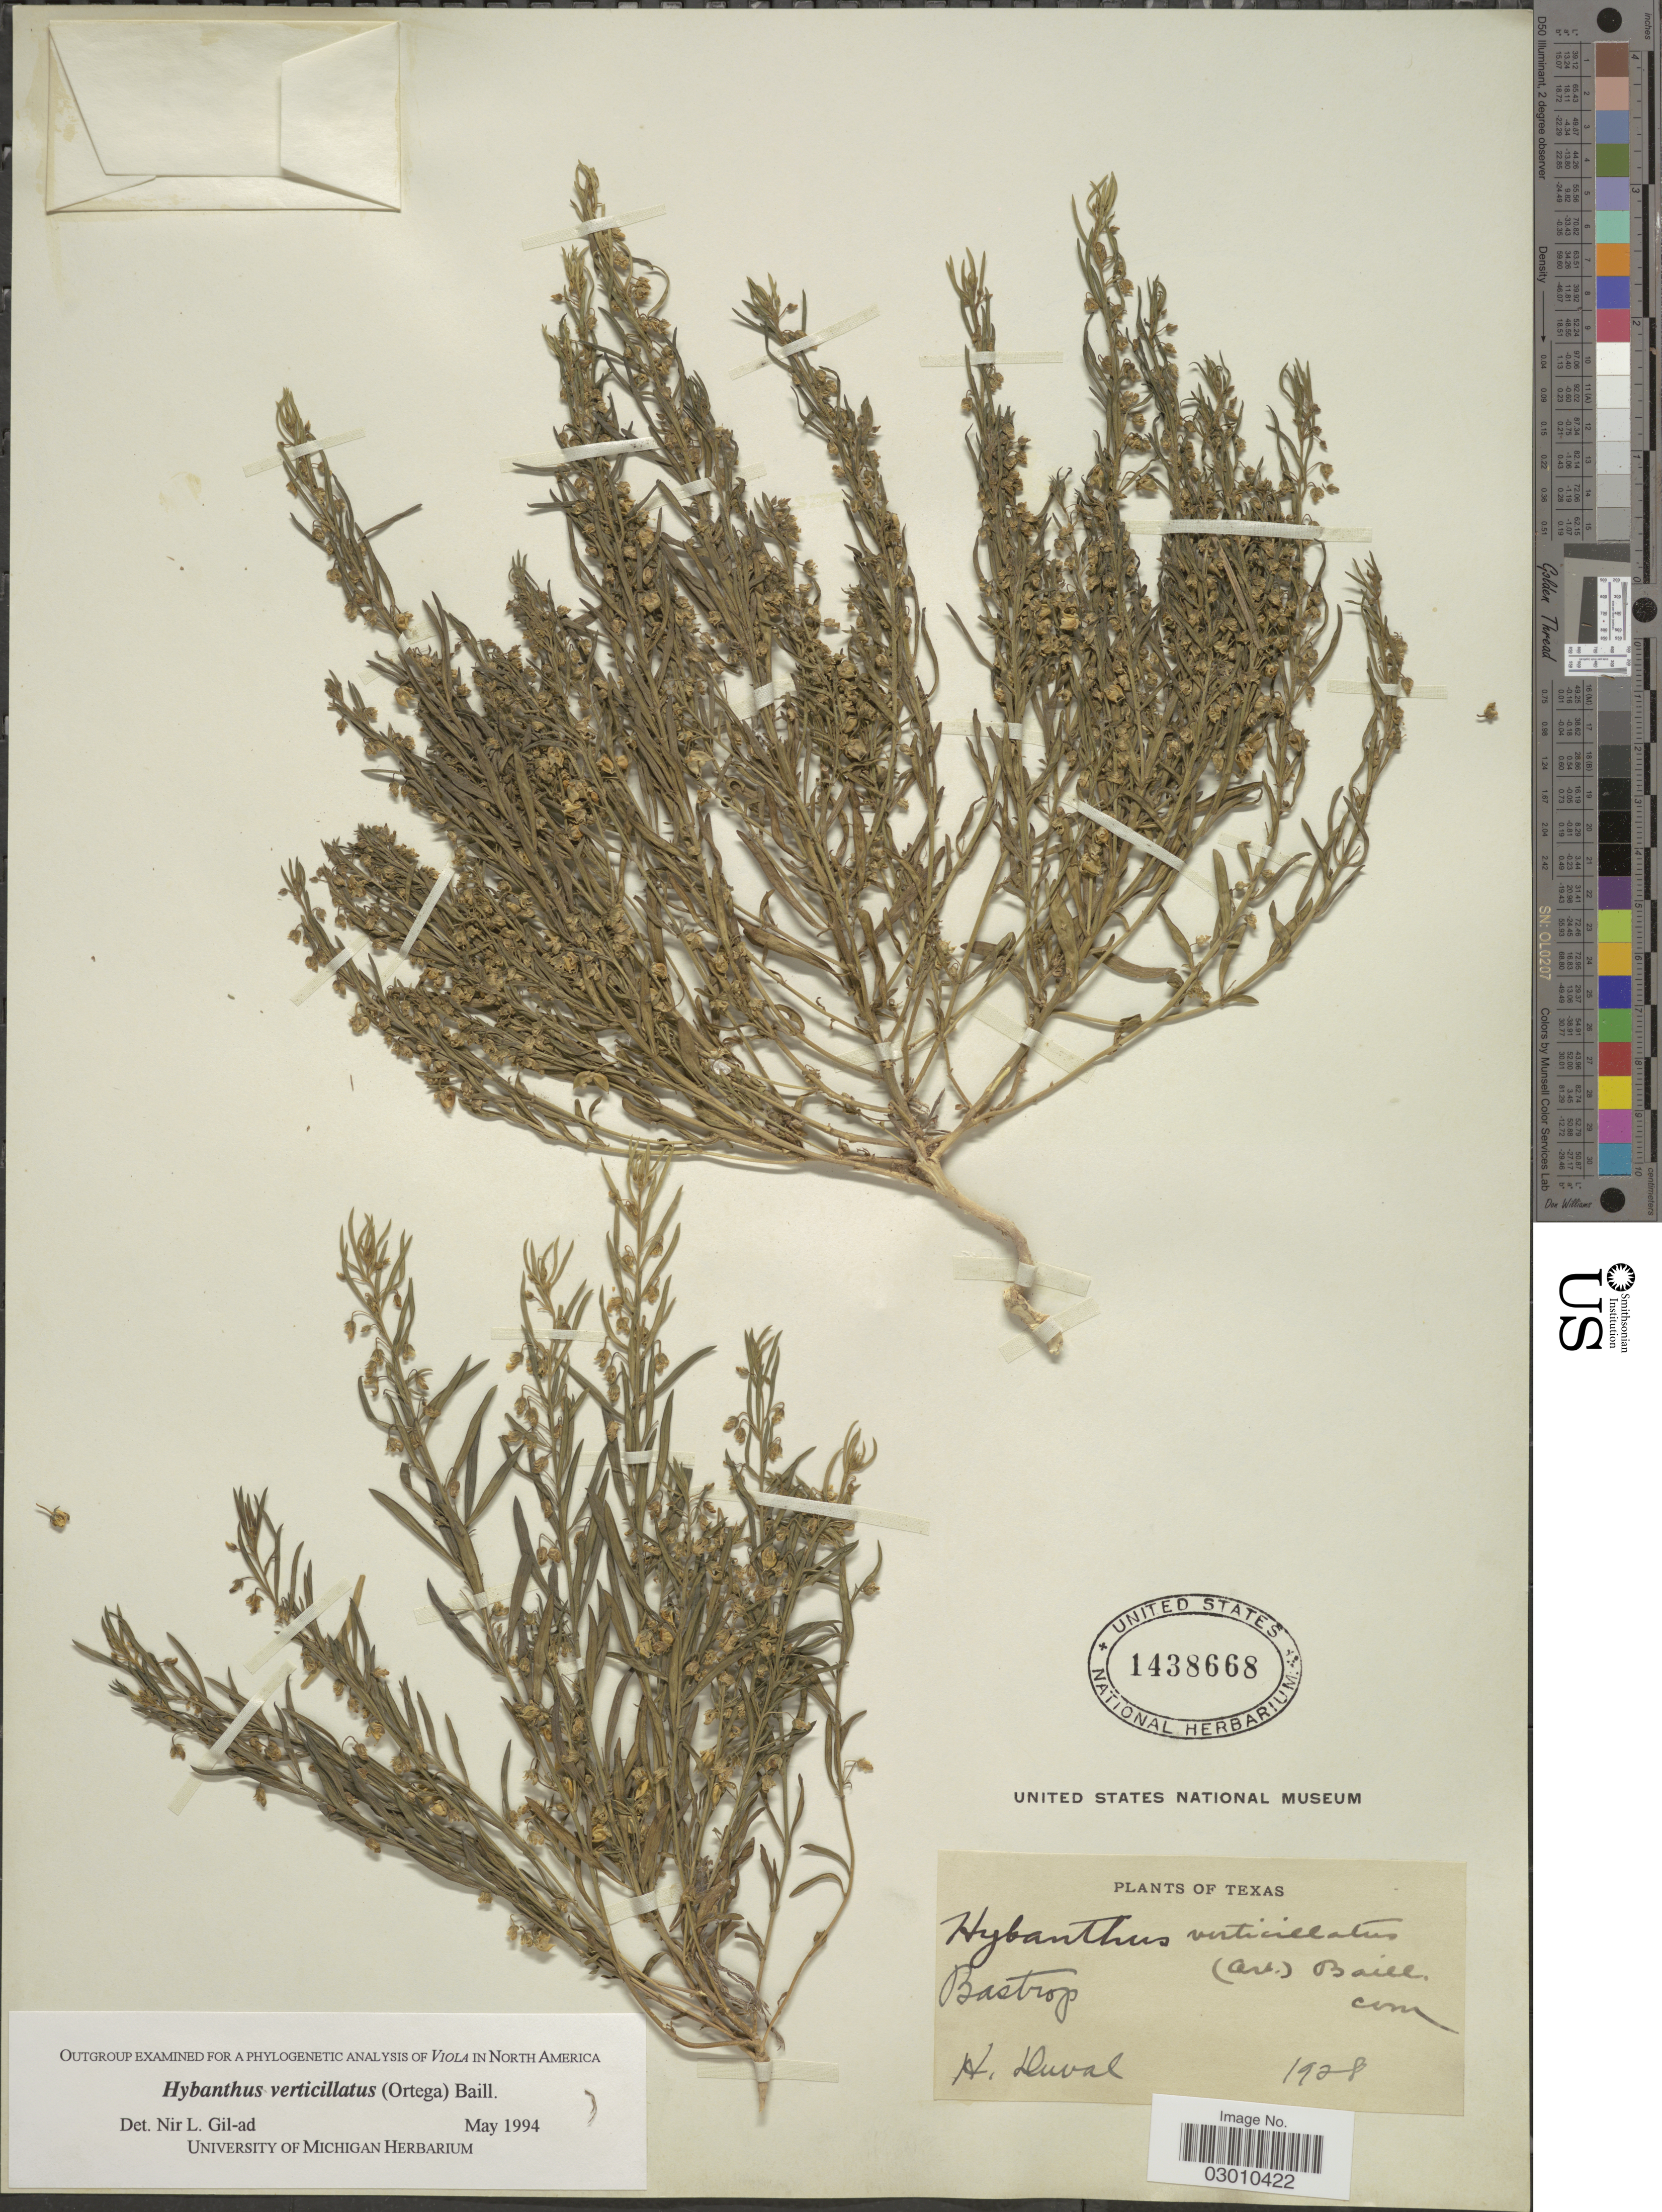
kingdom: Plantae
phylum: Tracheophyta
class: Magnoliopsida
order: Malpighiales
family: Violaceae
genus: Pombalia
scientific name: Pombalia verticillata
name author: (Ortega) Paula-Souza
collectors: H. Duval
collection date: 1928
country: United States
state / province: Texas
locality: Bastrop.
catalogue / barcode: US 1438668